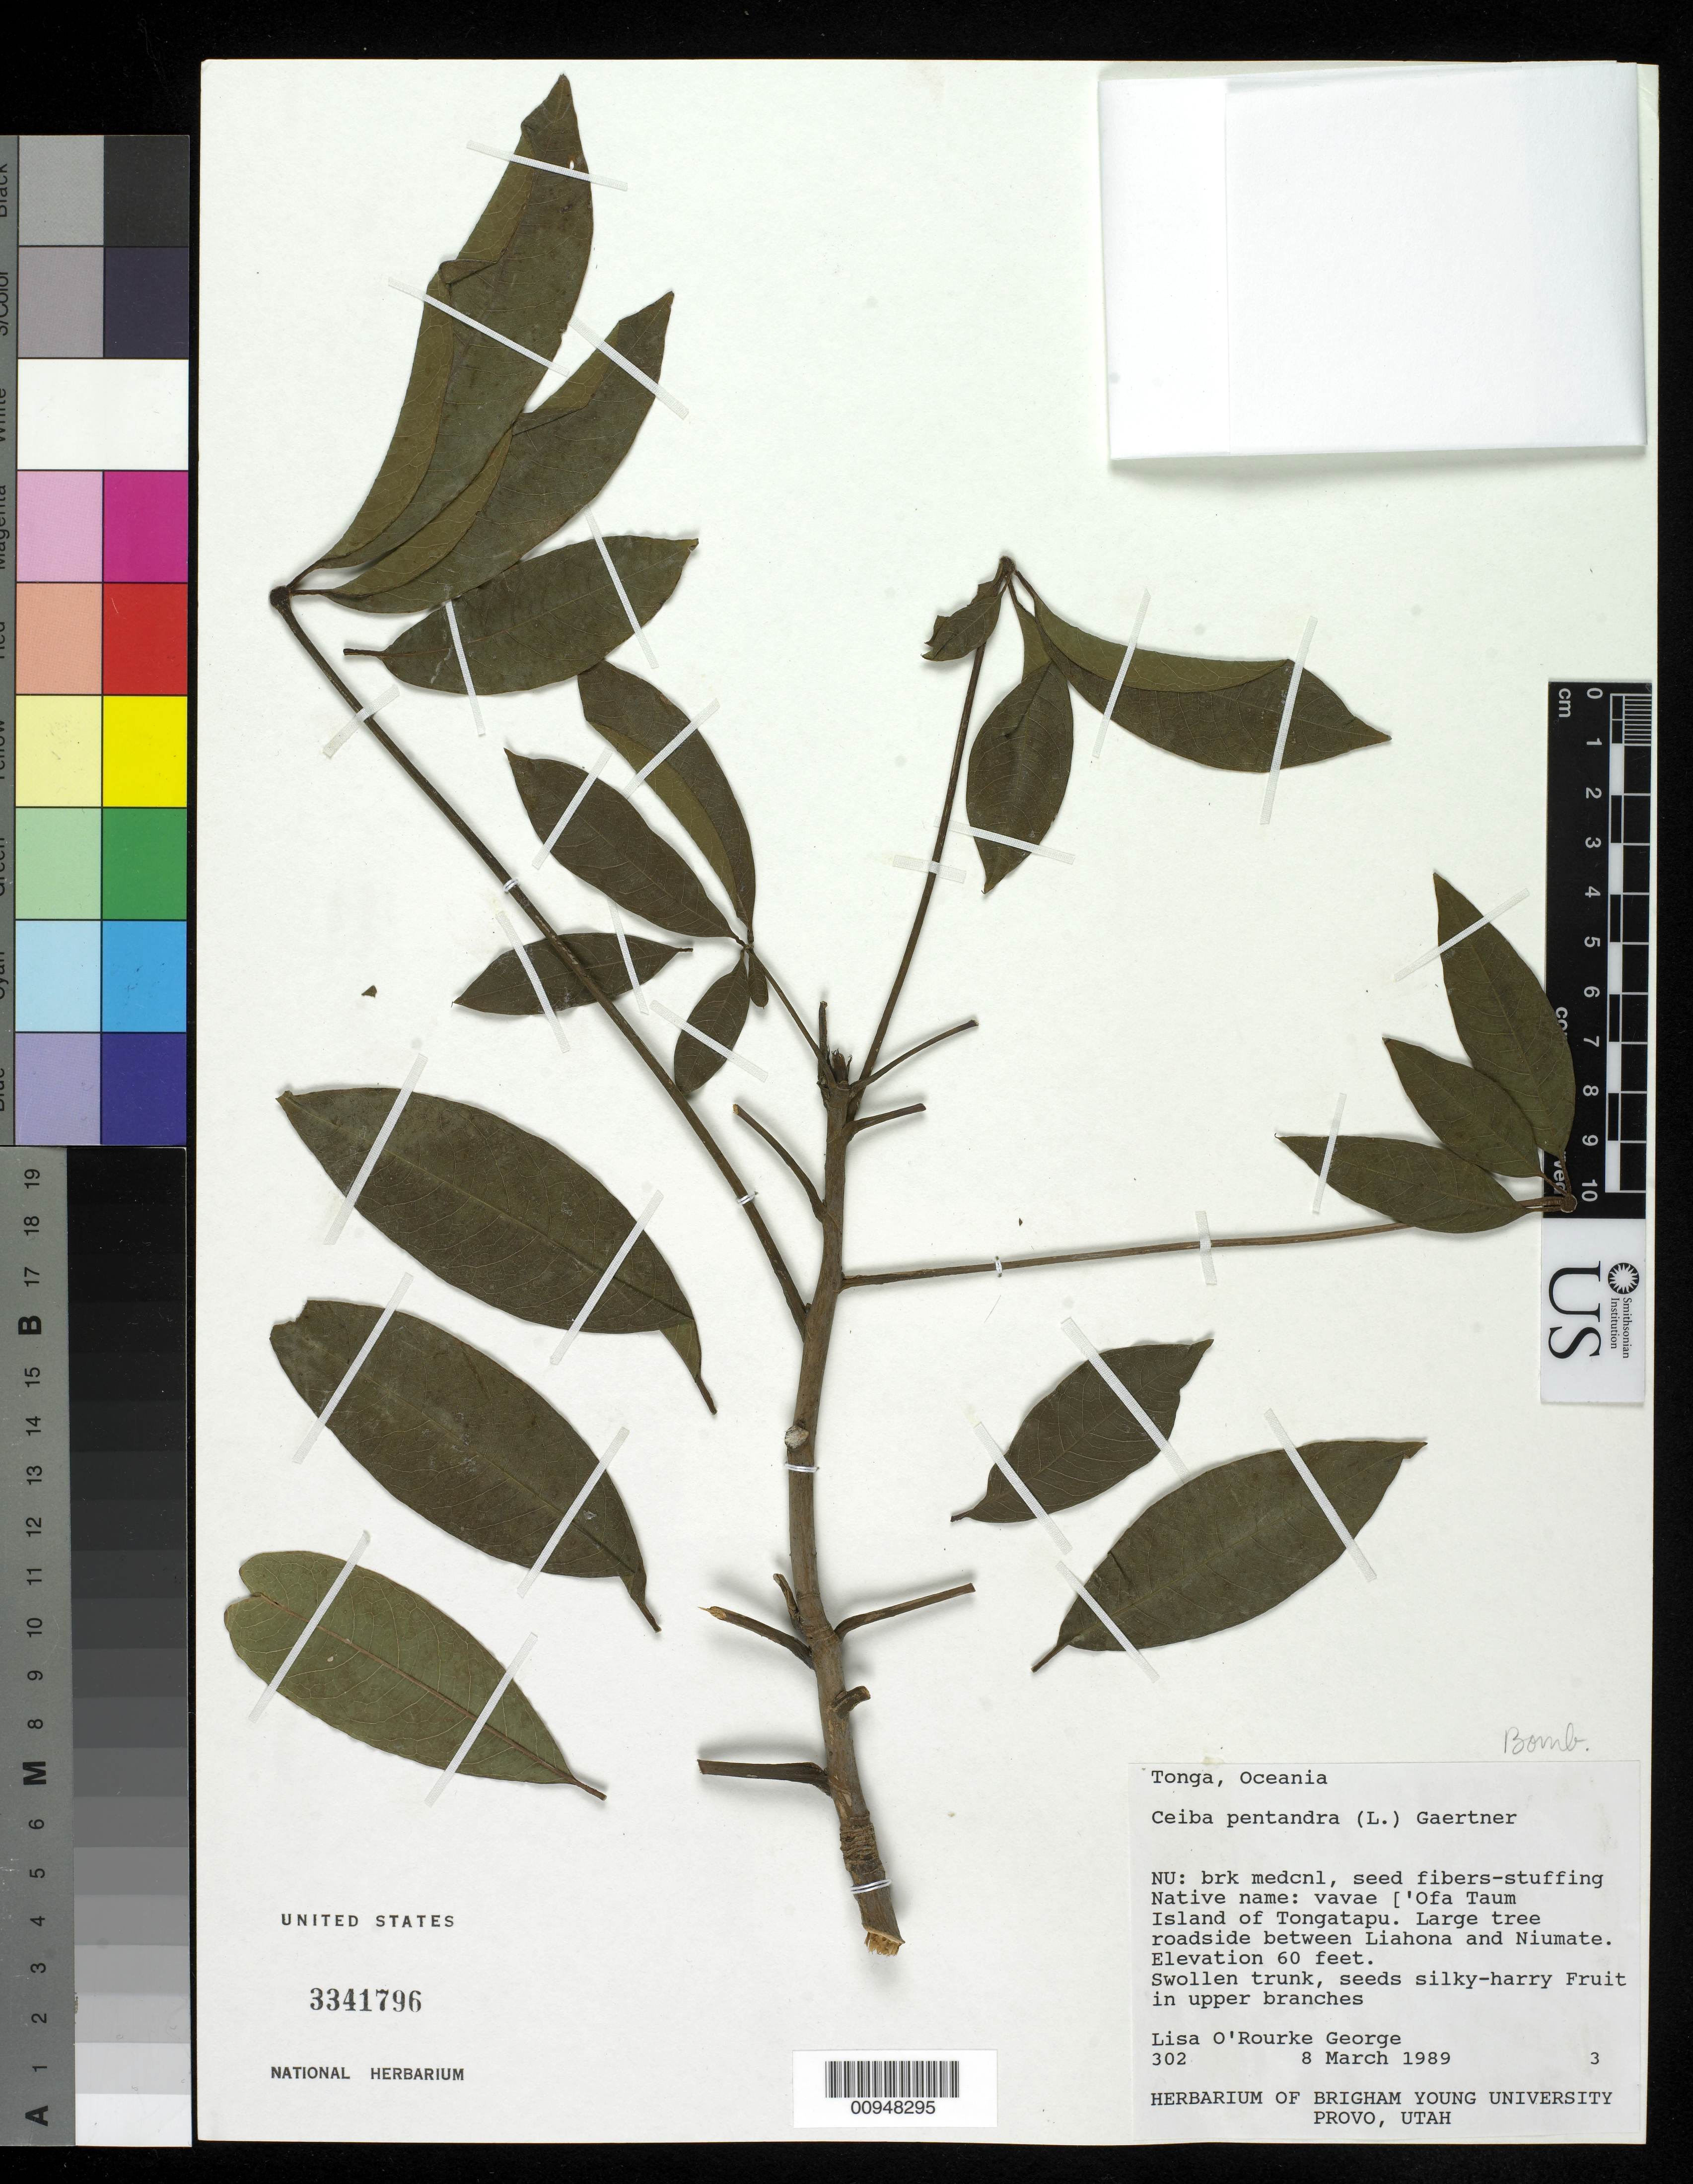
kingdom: Plantae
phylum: Tracheophyta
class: Magnoliopsida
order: Malvales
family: Malvaceae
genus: Ceiba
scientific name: Ceiba pentandra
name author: (L.) Gaertn.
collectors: L. George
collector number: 302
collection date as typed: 08 Mar 1989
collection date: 1989-03-08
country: Tonga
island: Tongatapu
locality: Roadside between Liahona and Niumate.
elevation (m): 18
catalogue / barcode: US 3341796